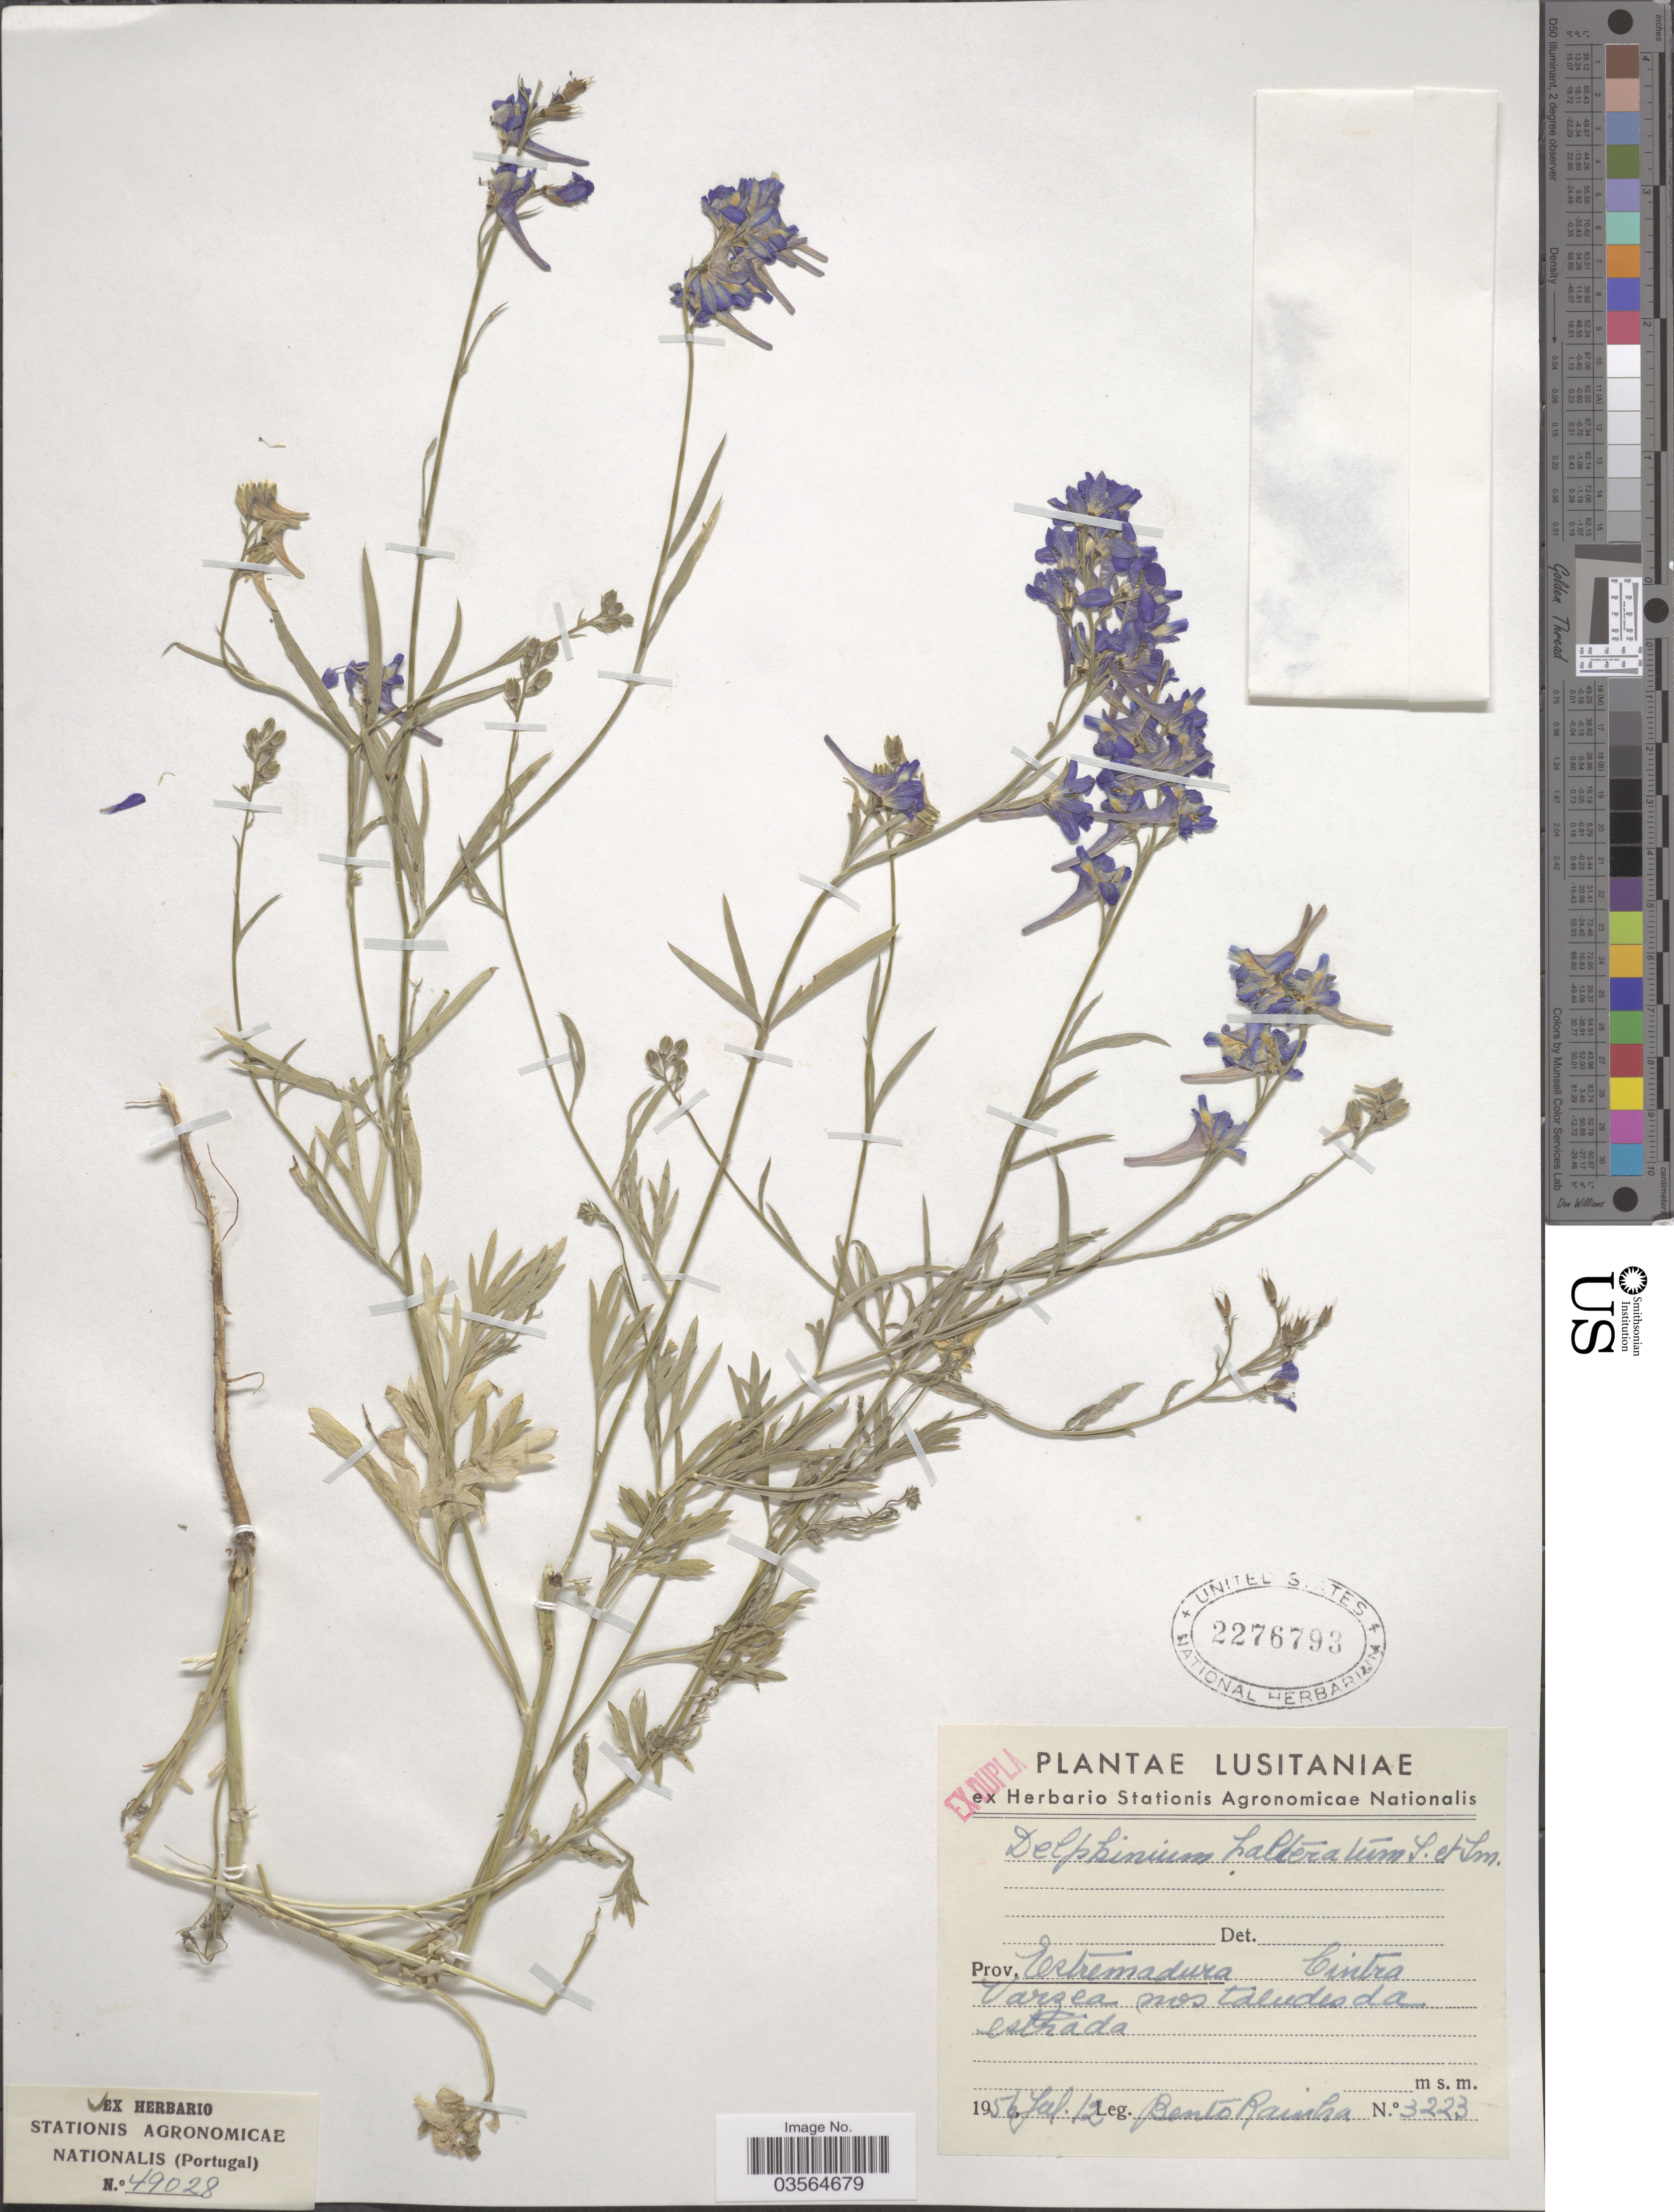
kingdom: Plantae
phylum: Tracheophyta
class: Magnoliopsida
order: Ranunculales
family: Ranunculaceae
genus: Delphinium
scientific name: Delphinium verdunense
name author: Balb.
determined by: Du Pasquier, P.-E.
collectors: B. Rainha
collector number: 3223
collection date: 1956-07-12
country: Portugal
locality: Lusitaniae. Prov. Estremadura Cintra Varzea nos taludes da estrada.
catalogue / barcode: US 2276793